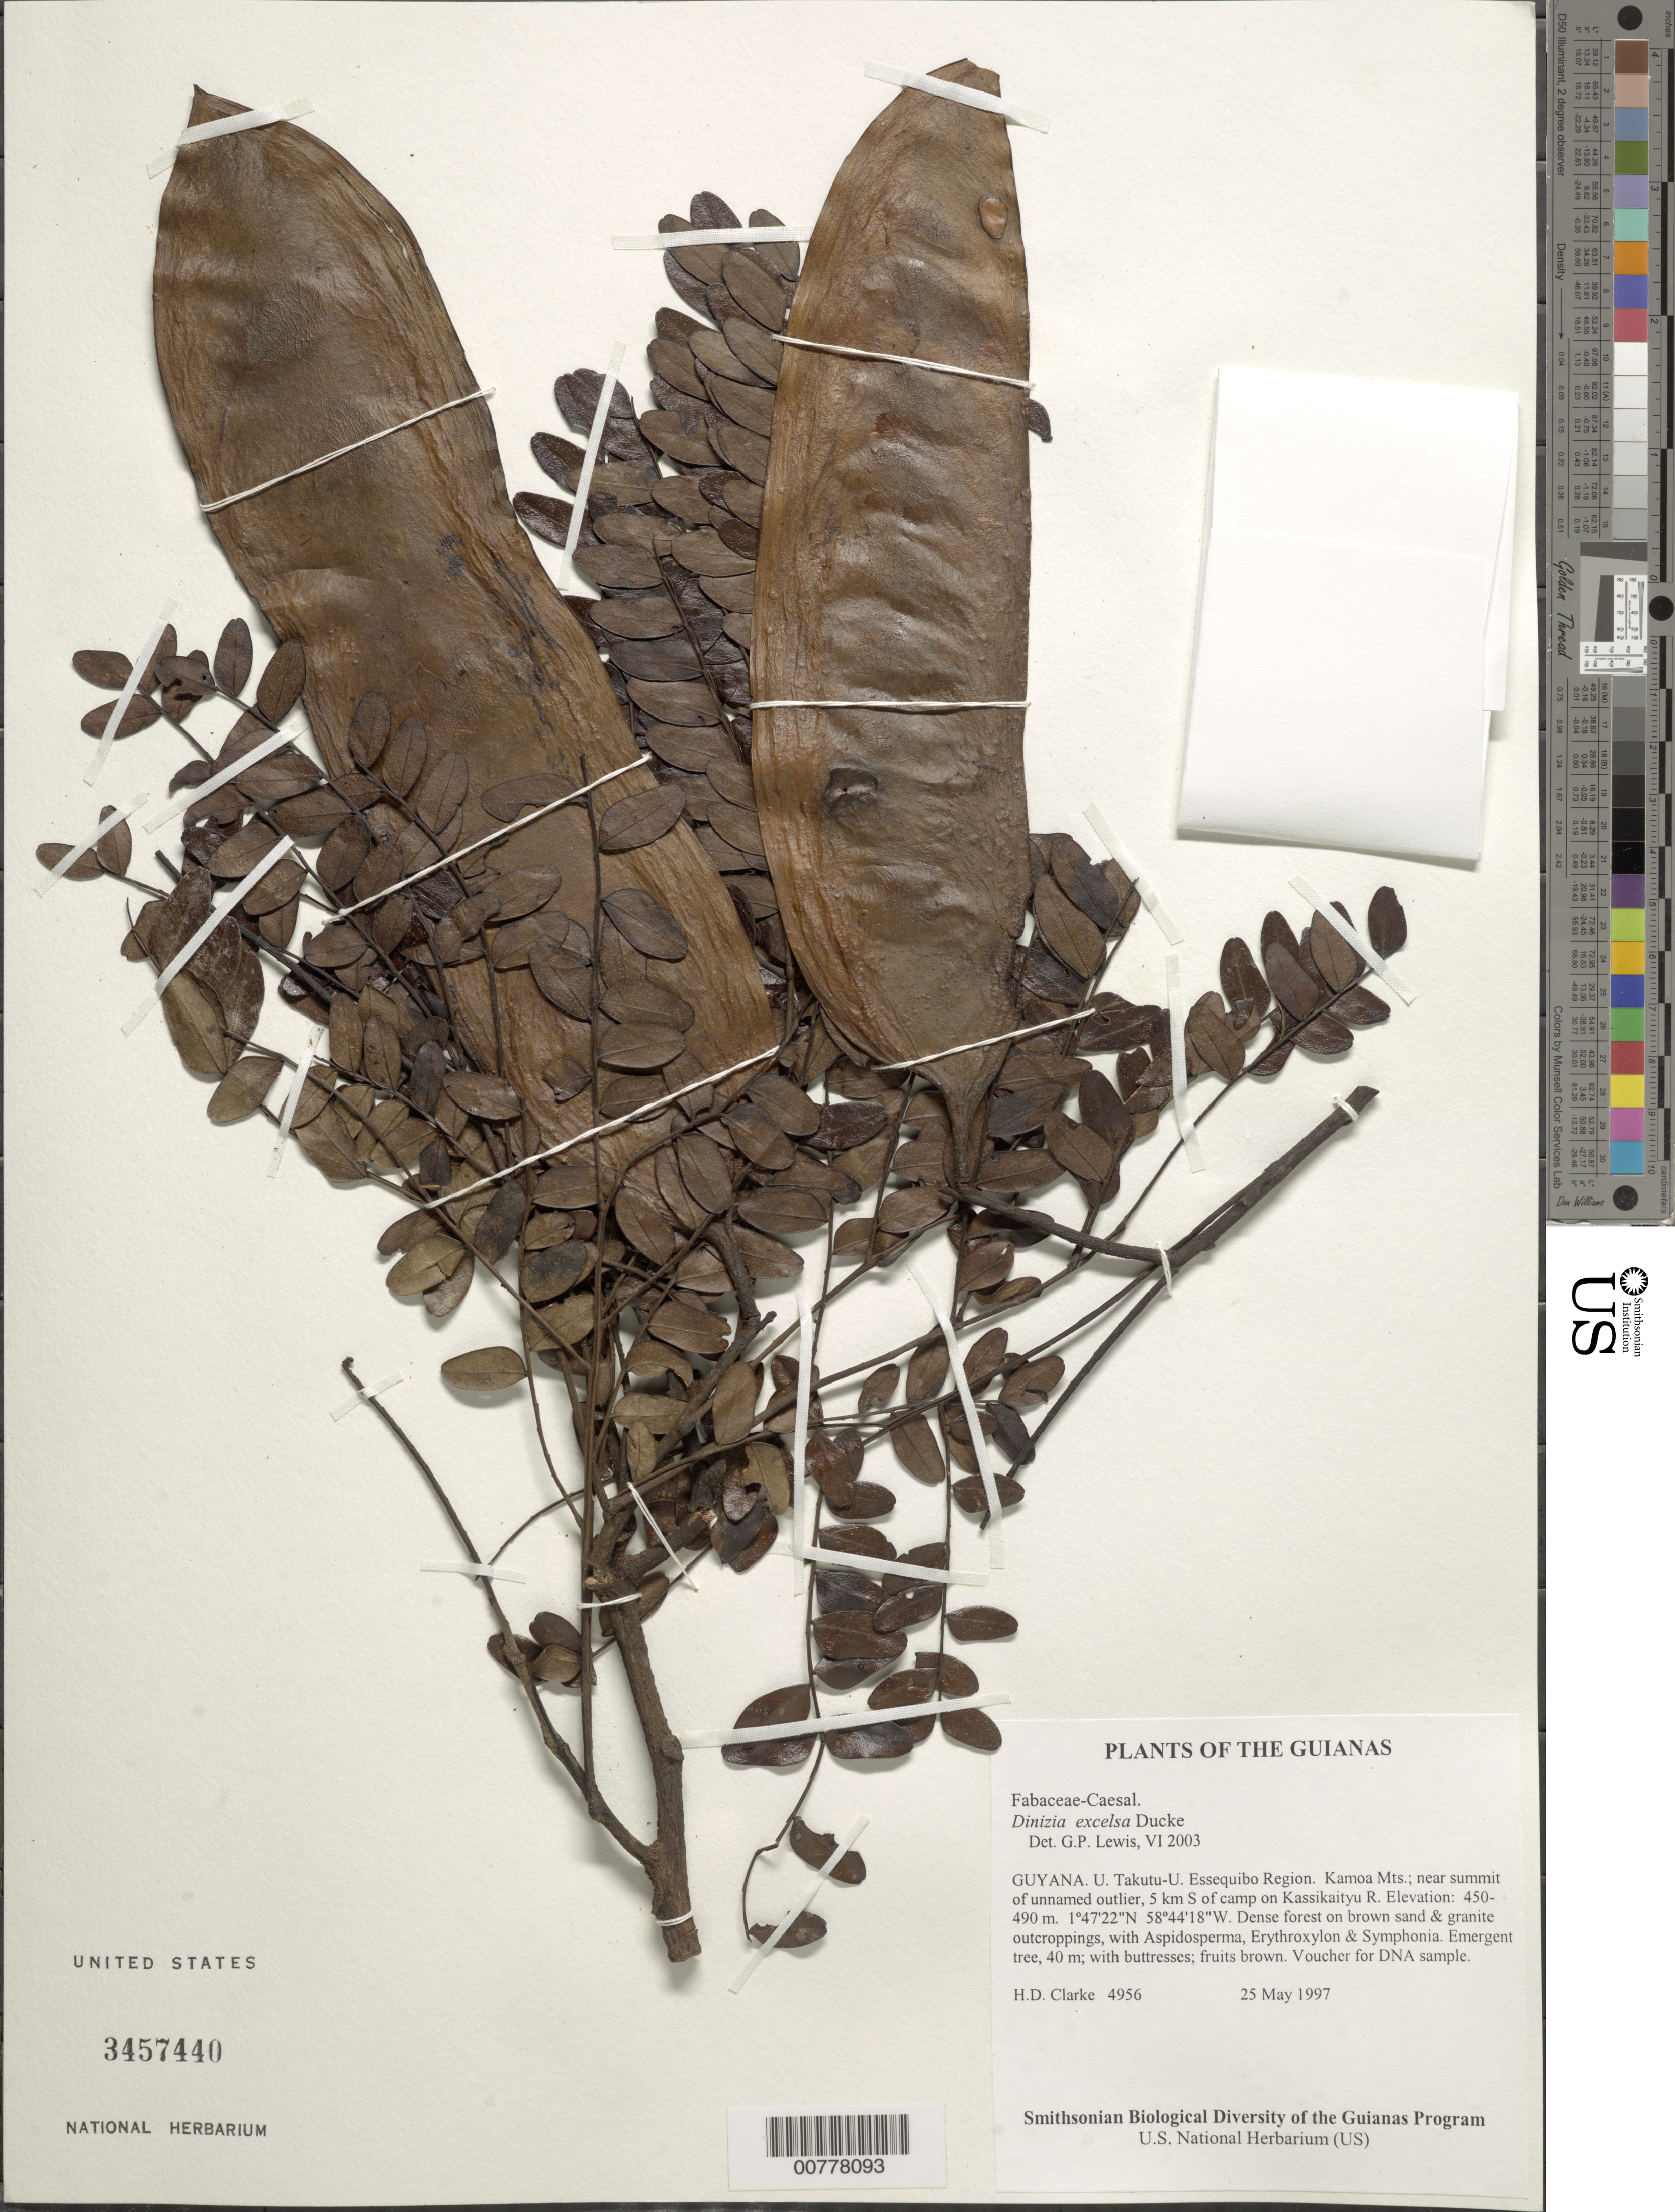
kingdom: Plantae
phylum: Tracheophyta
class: Magnoliopsida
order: Fabales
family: Fabaceae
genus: Dinizia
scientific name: Dinizia excelsa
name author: Ducke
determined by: Lewis, Gwilym P.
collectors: H. D. Clarke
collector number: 4956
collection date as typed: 25 May 1997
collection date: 1997-05-25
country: Guyana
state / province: U. Takutu-U. Essequibo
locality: Kamoa Mts.; near summit of unnamed outlier, 5 km S of camp on Kassikaityu R.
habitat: Dense forest on brown sand & granite outcroppings, with Aspidosperma, Erythroxylum & Symphonia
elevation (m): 450